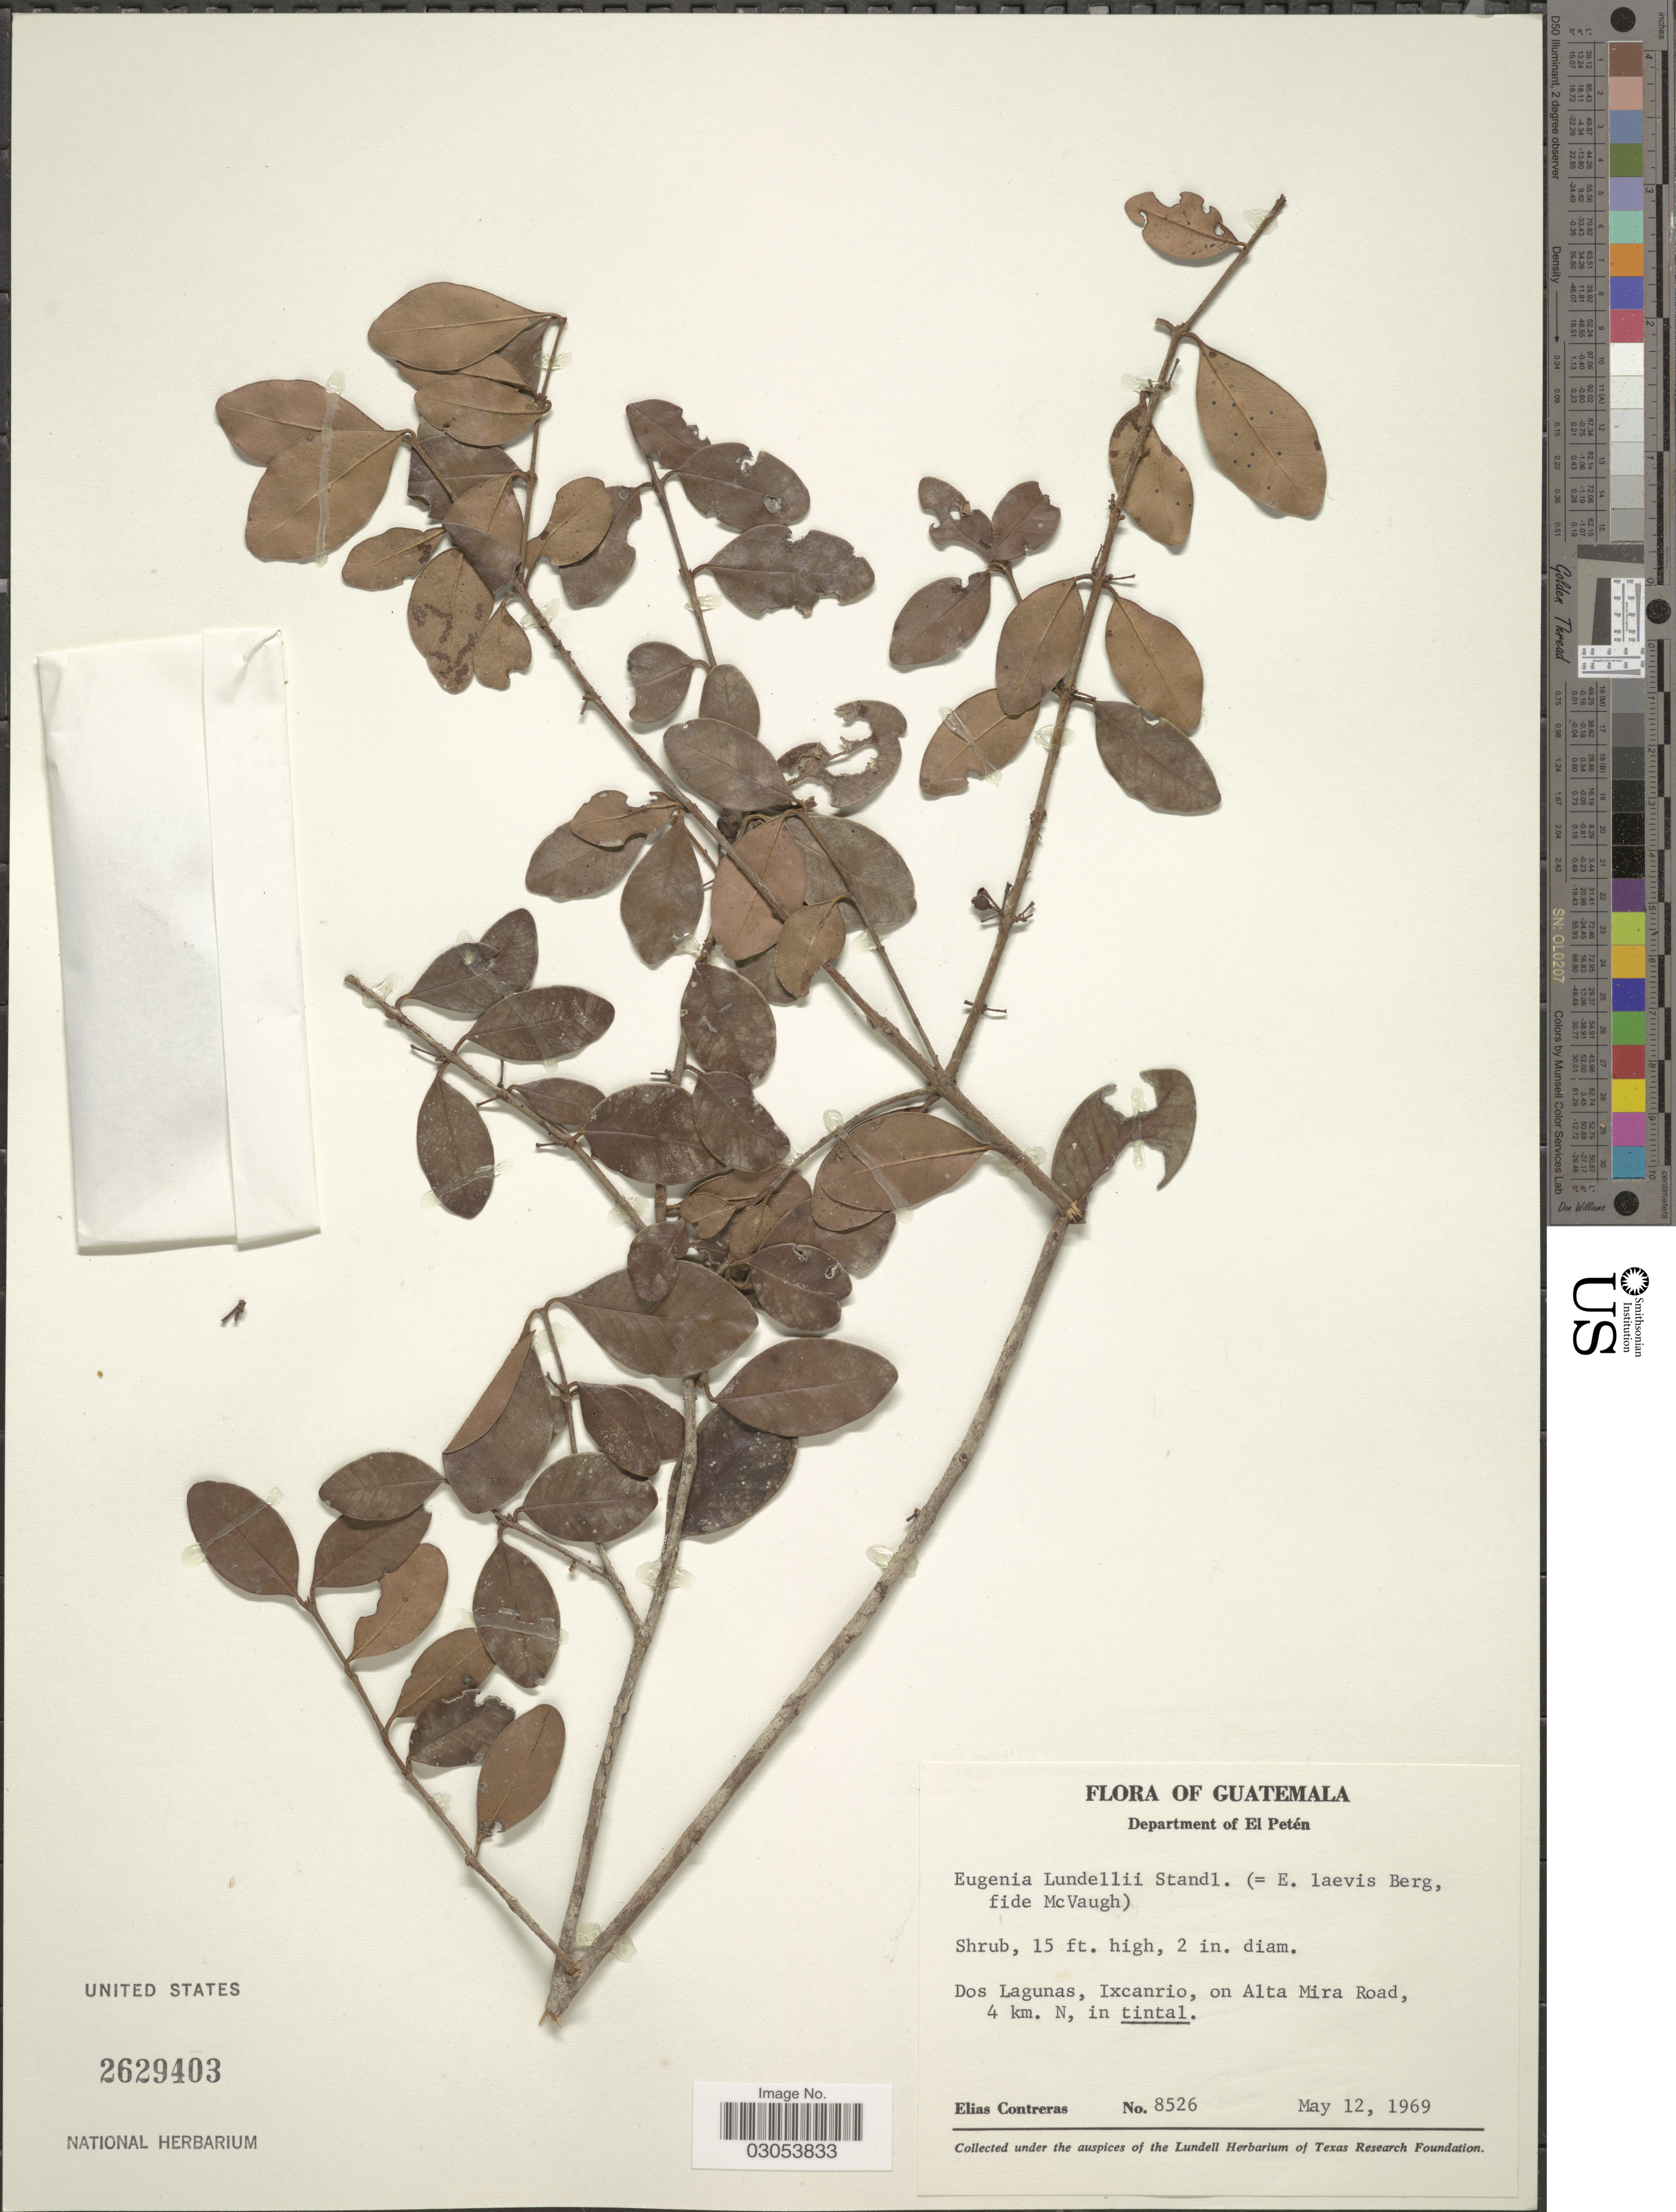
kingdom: Plantae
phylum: Tracheophyta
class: Magnoliopsida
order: Myrtales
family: Myrtaceae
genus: Eugenia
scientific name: Eugenia lundellii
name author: Standl.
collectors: E. Contreras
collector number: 8526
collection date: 1969-05-12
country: Guatemala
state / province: El Petén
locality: Department of El Petén. Dos Lagunas, Ixcanrio, on Alta Mira Road, 4 km. N, in tintal.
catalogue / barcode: US 2629403